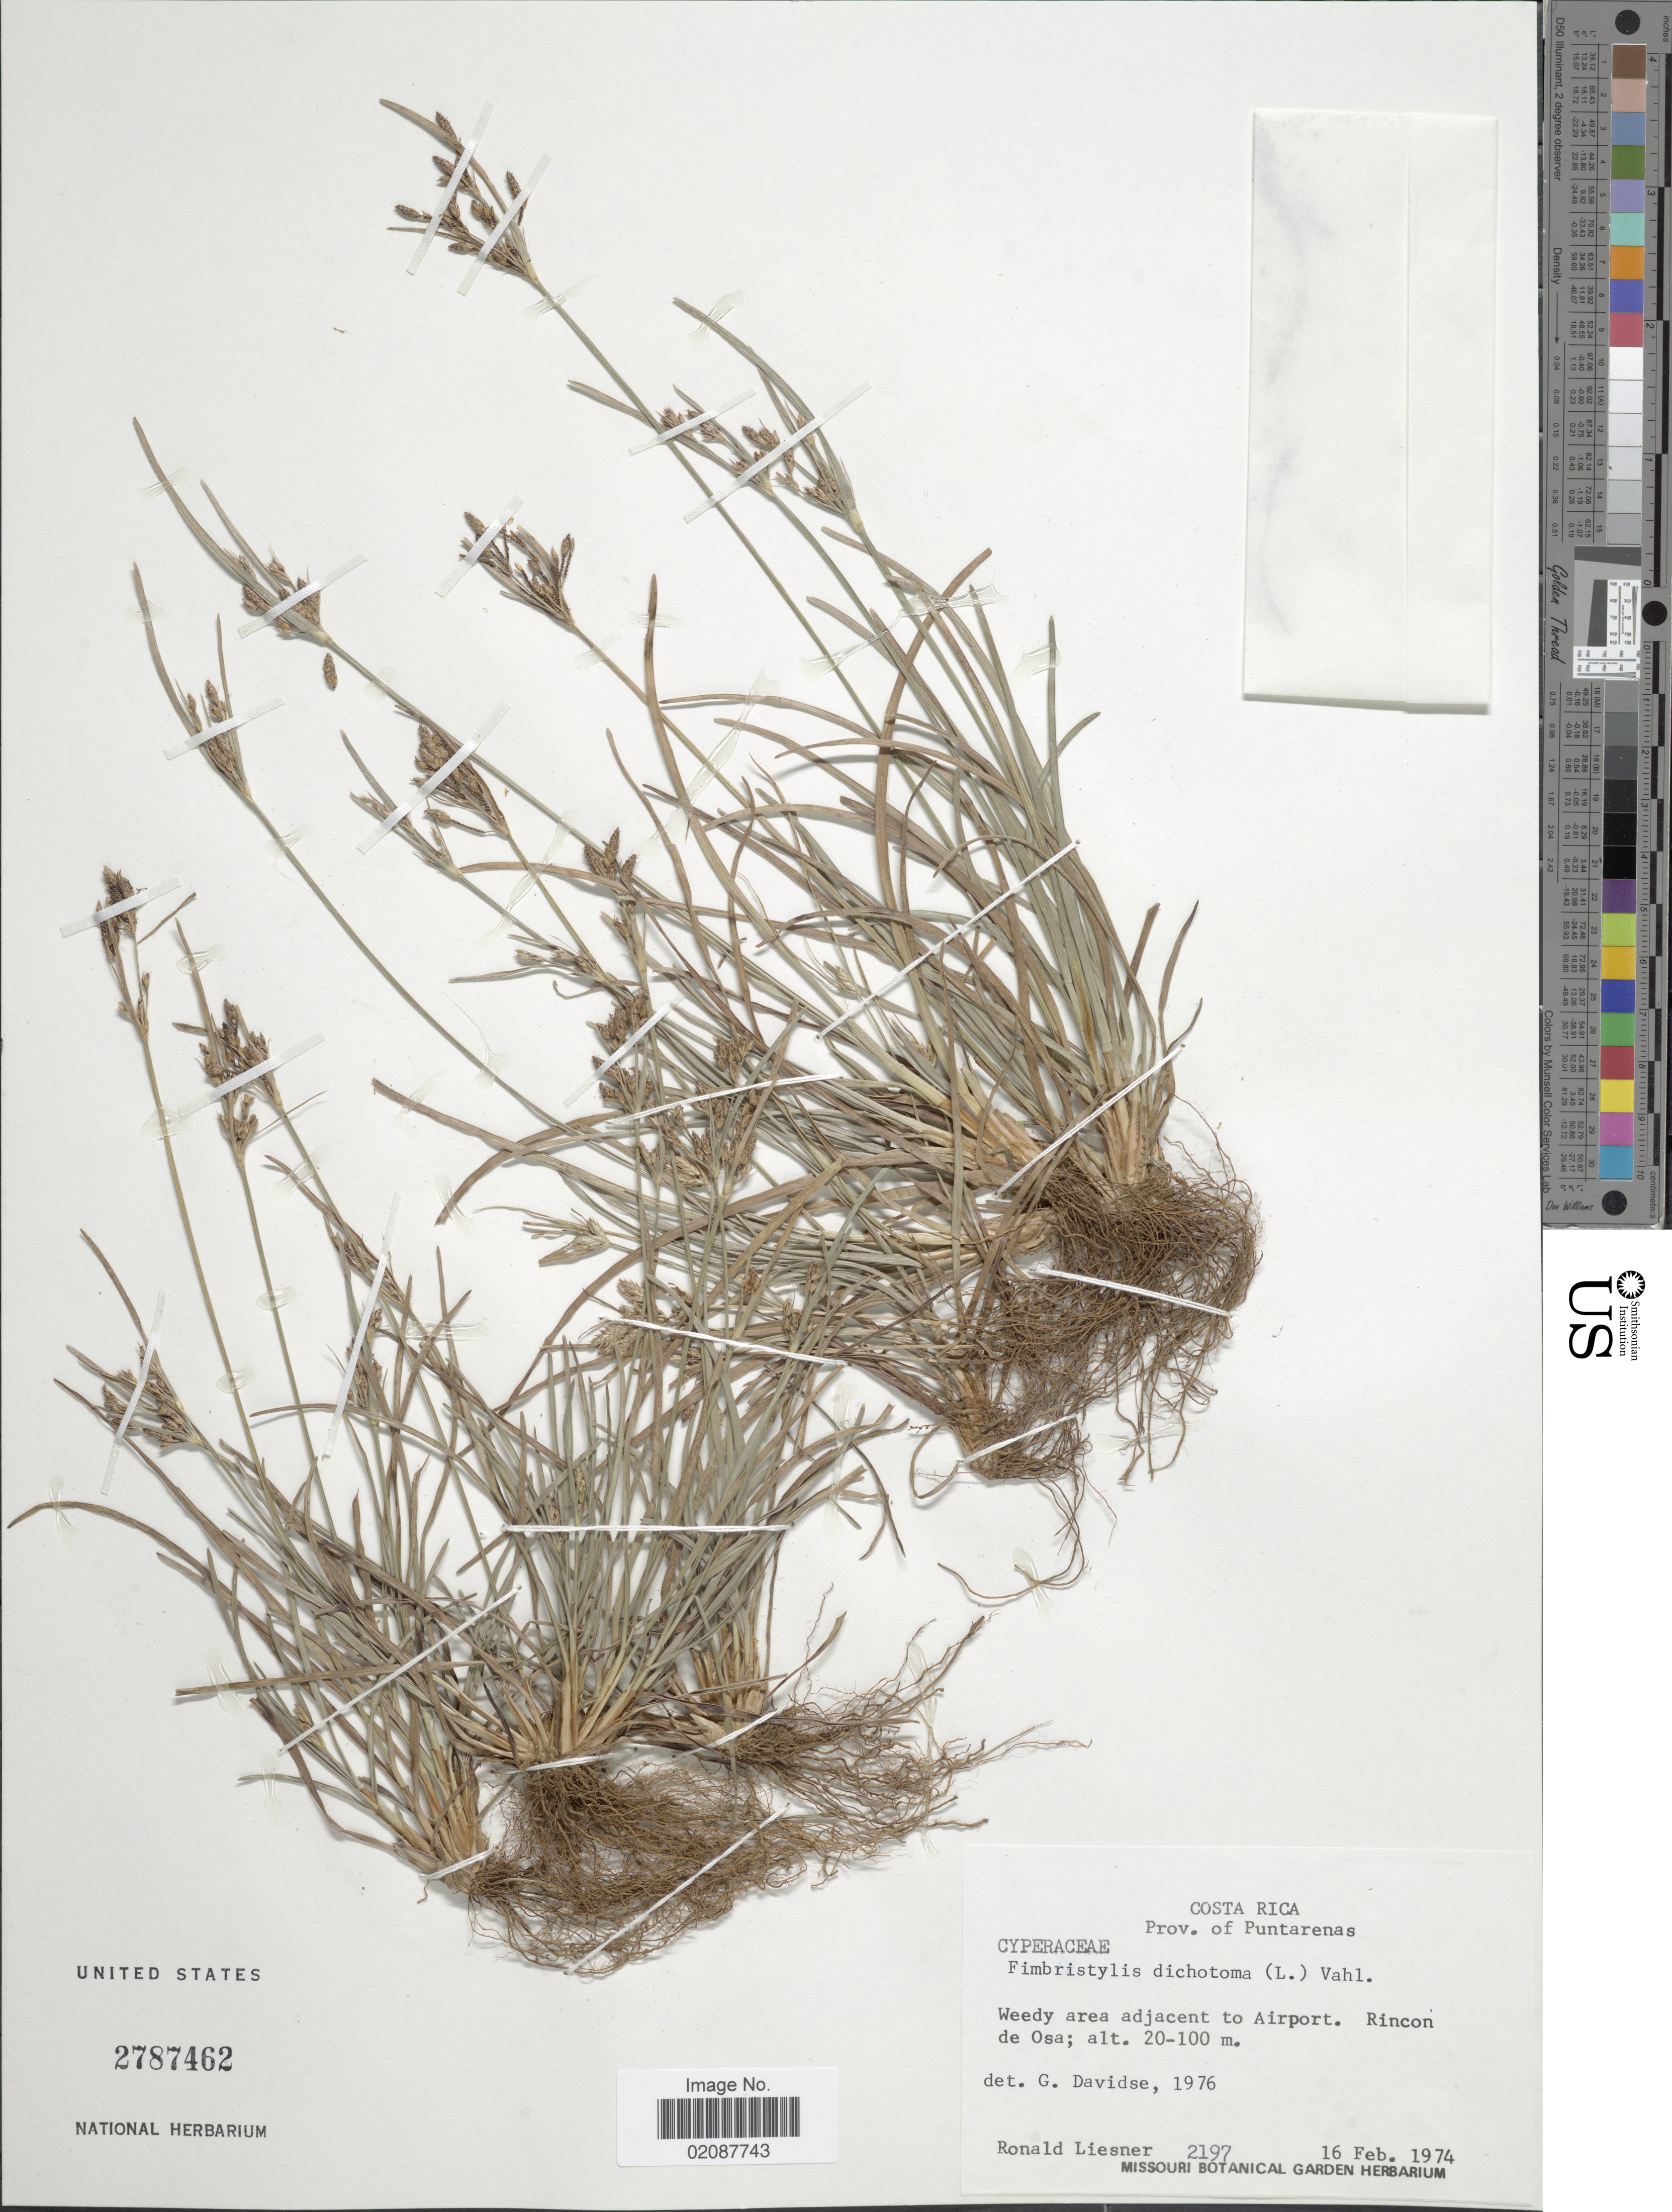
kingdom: Plantae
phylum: Tracheophyta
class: Liliopsida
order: Poales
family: Cyperaceae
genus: Fimbristylis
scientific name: Fimbristylis dichotoma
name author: (L.) Vahl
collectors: R. L. Liesner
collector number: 2197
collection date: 1974-02-16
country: Costa Rica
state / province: Puntarenas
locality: Weedy area adjacent to Airport, Rincon de Osa.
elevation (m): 20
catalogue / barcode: US 2787462